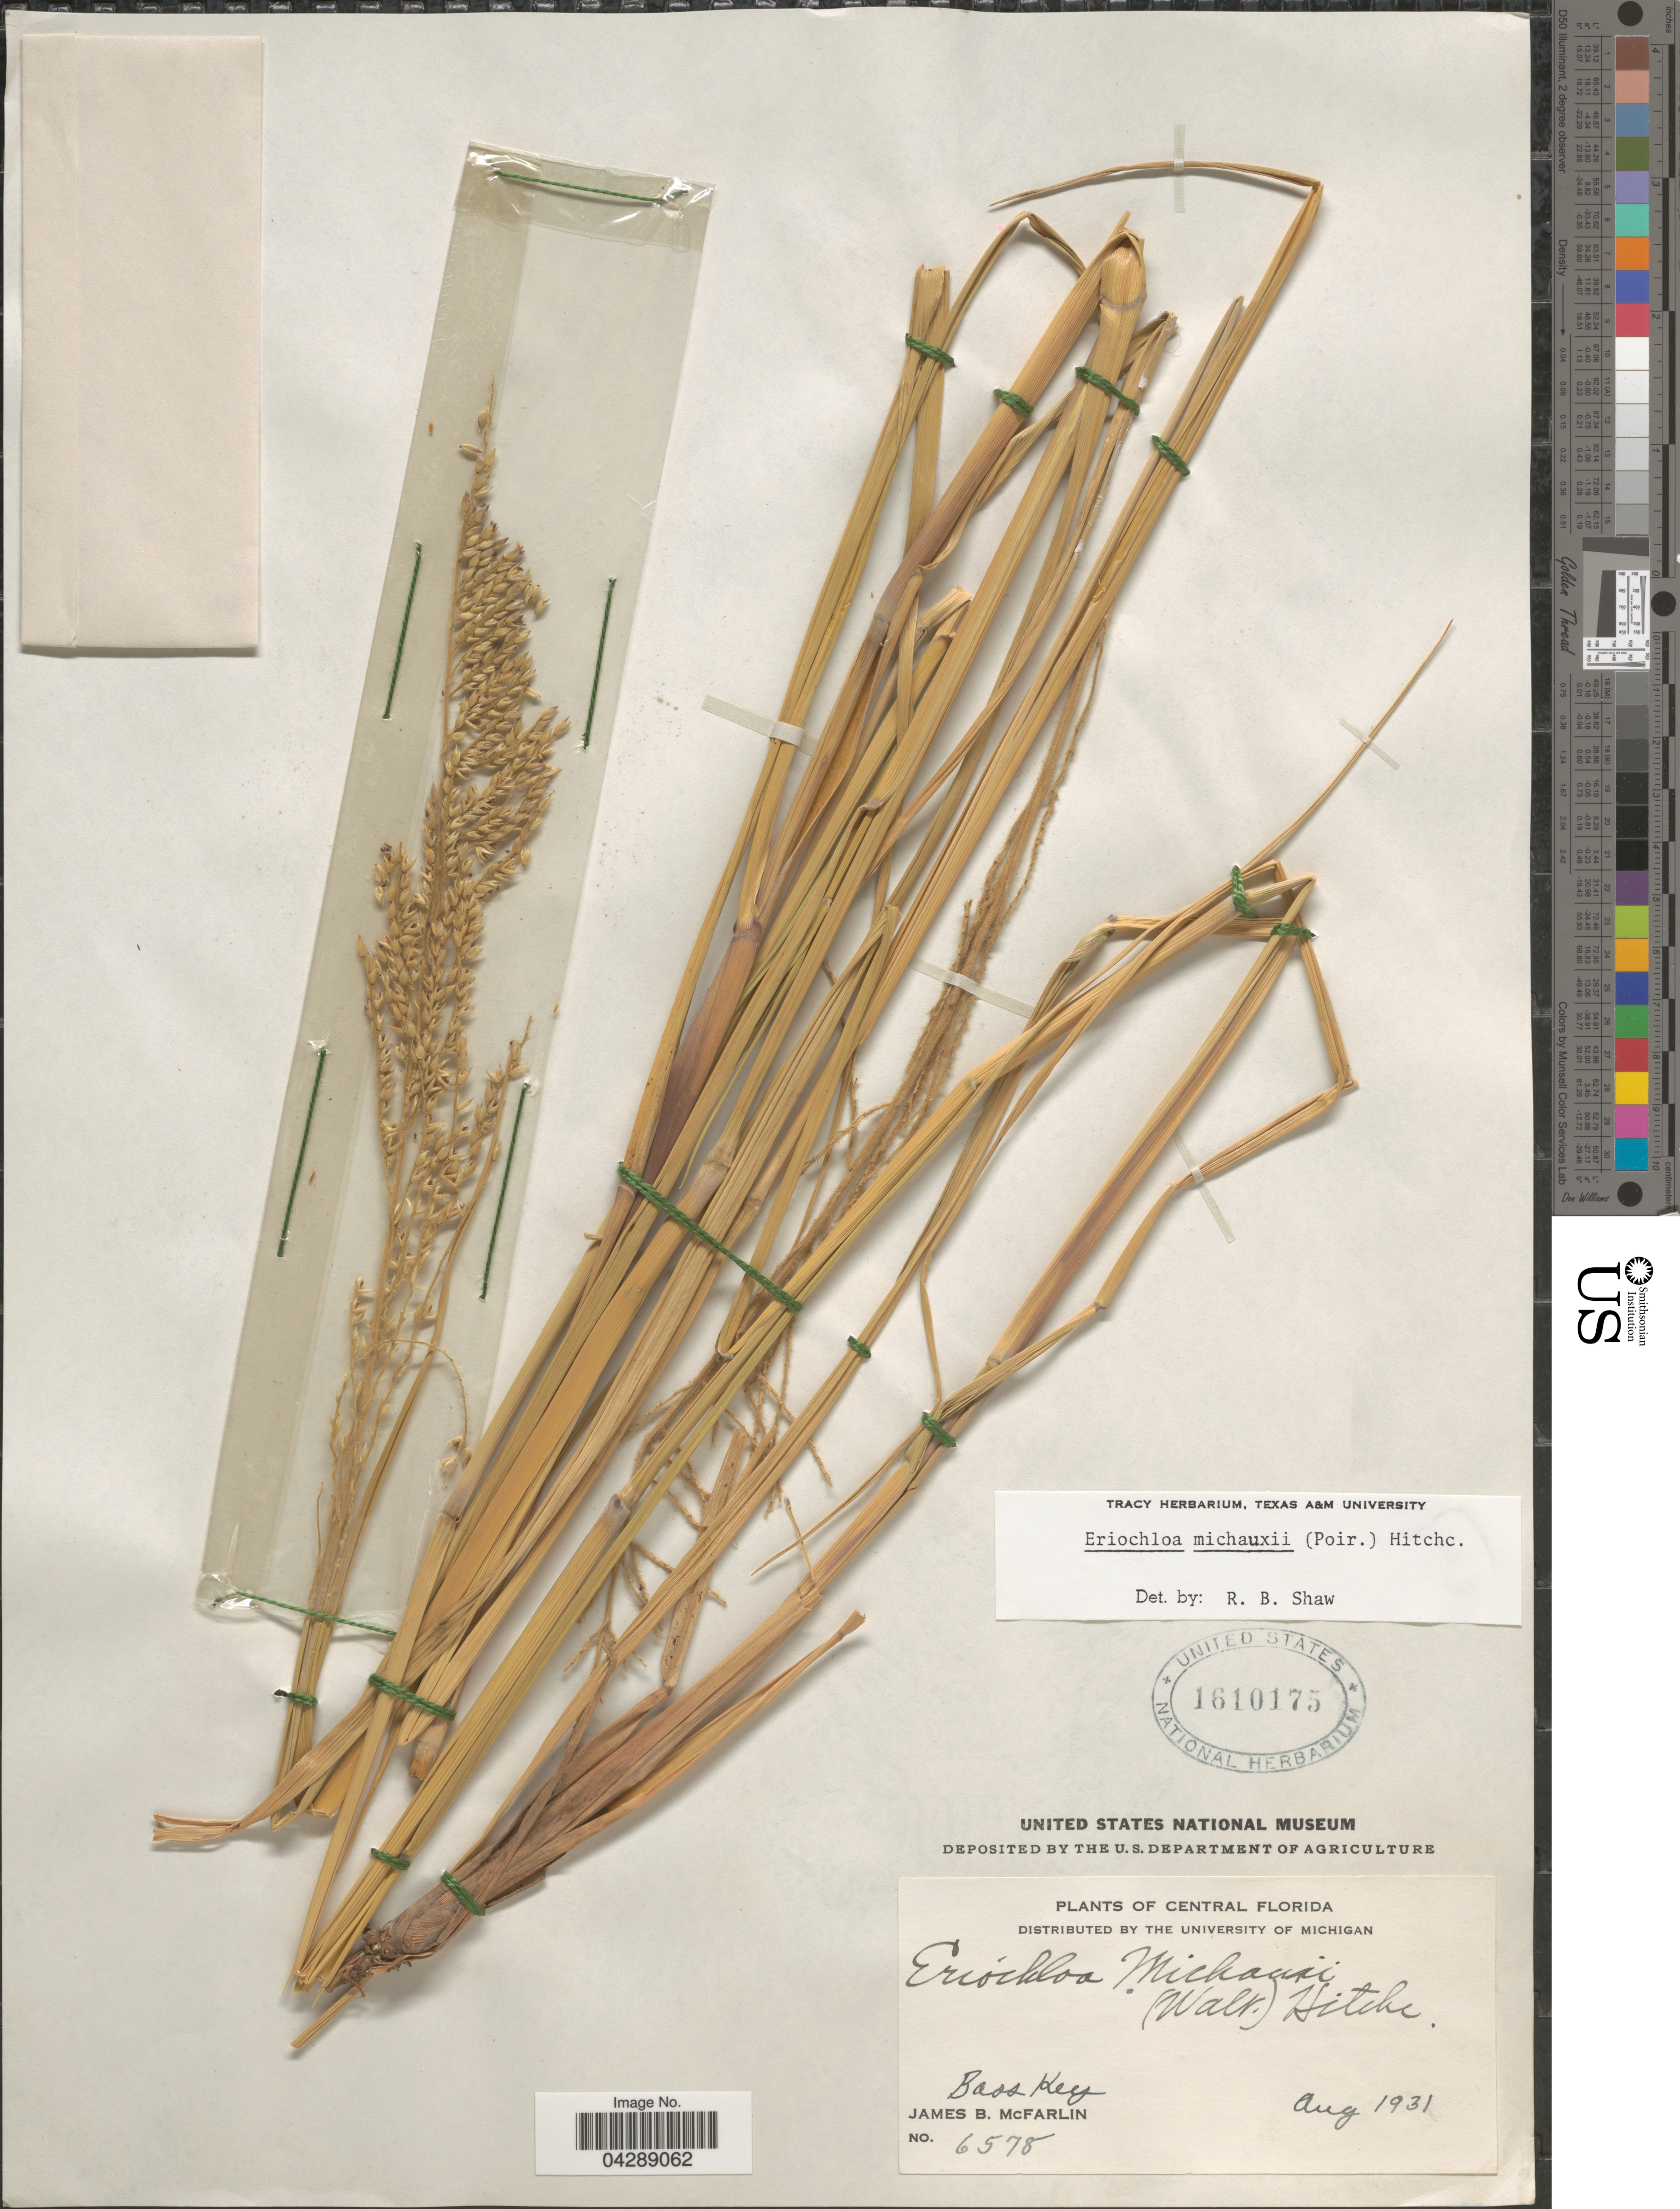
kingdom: Plantae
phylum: Tracheophyta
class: Liliopsida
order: Poales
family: Poaceae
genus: Eriochloa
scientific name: Eriochloa michauxii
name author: (Poir.) Hitchc.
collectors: J. McFarlin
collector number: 6578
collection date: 1931-08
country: United States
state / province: Florida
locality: Central Florida. Bass Key.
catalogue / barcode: US 1610175